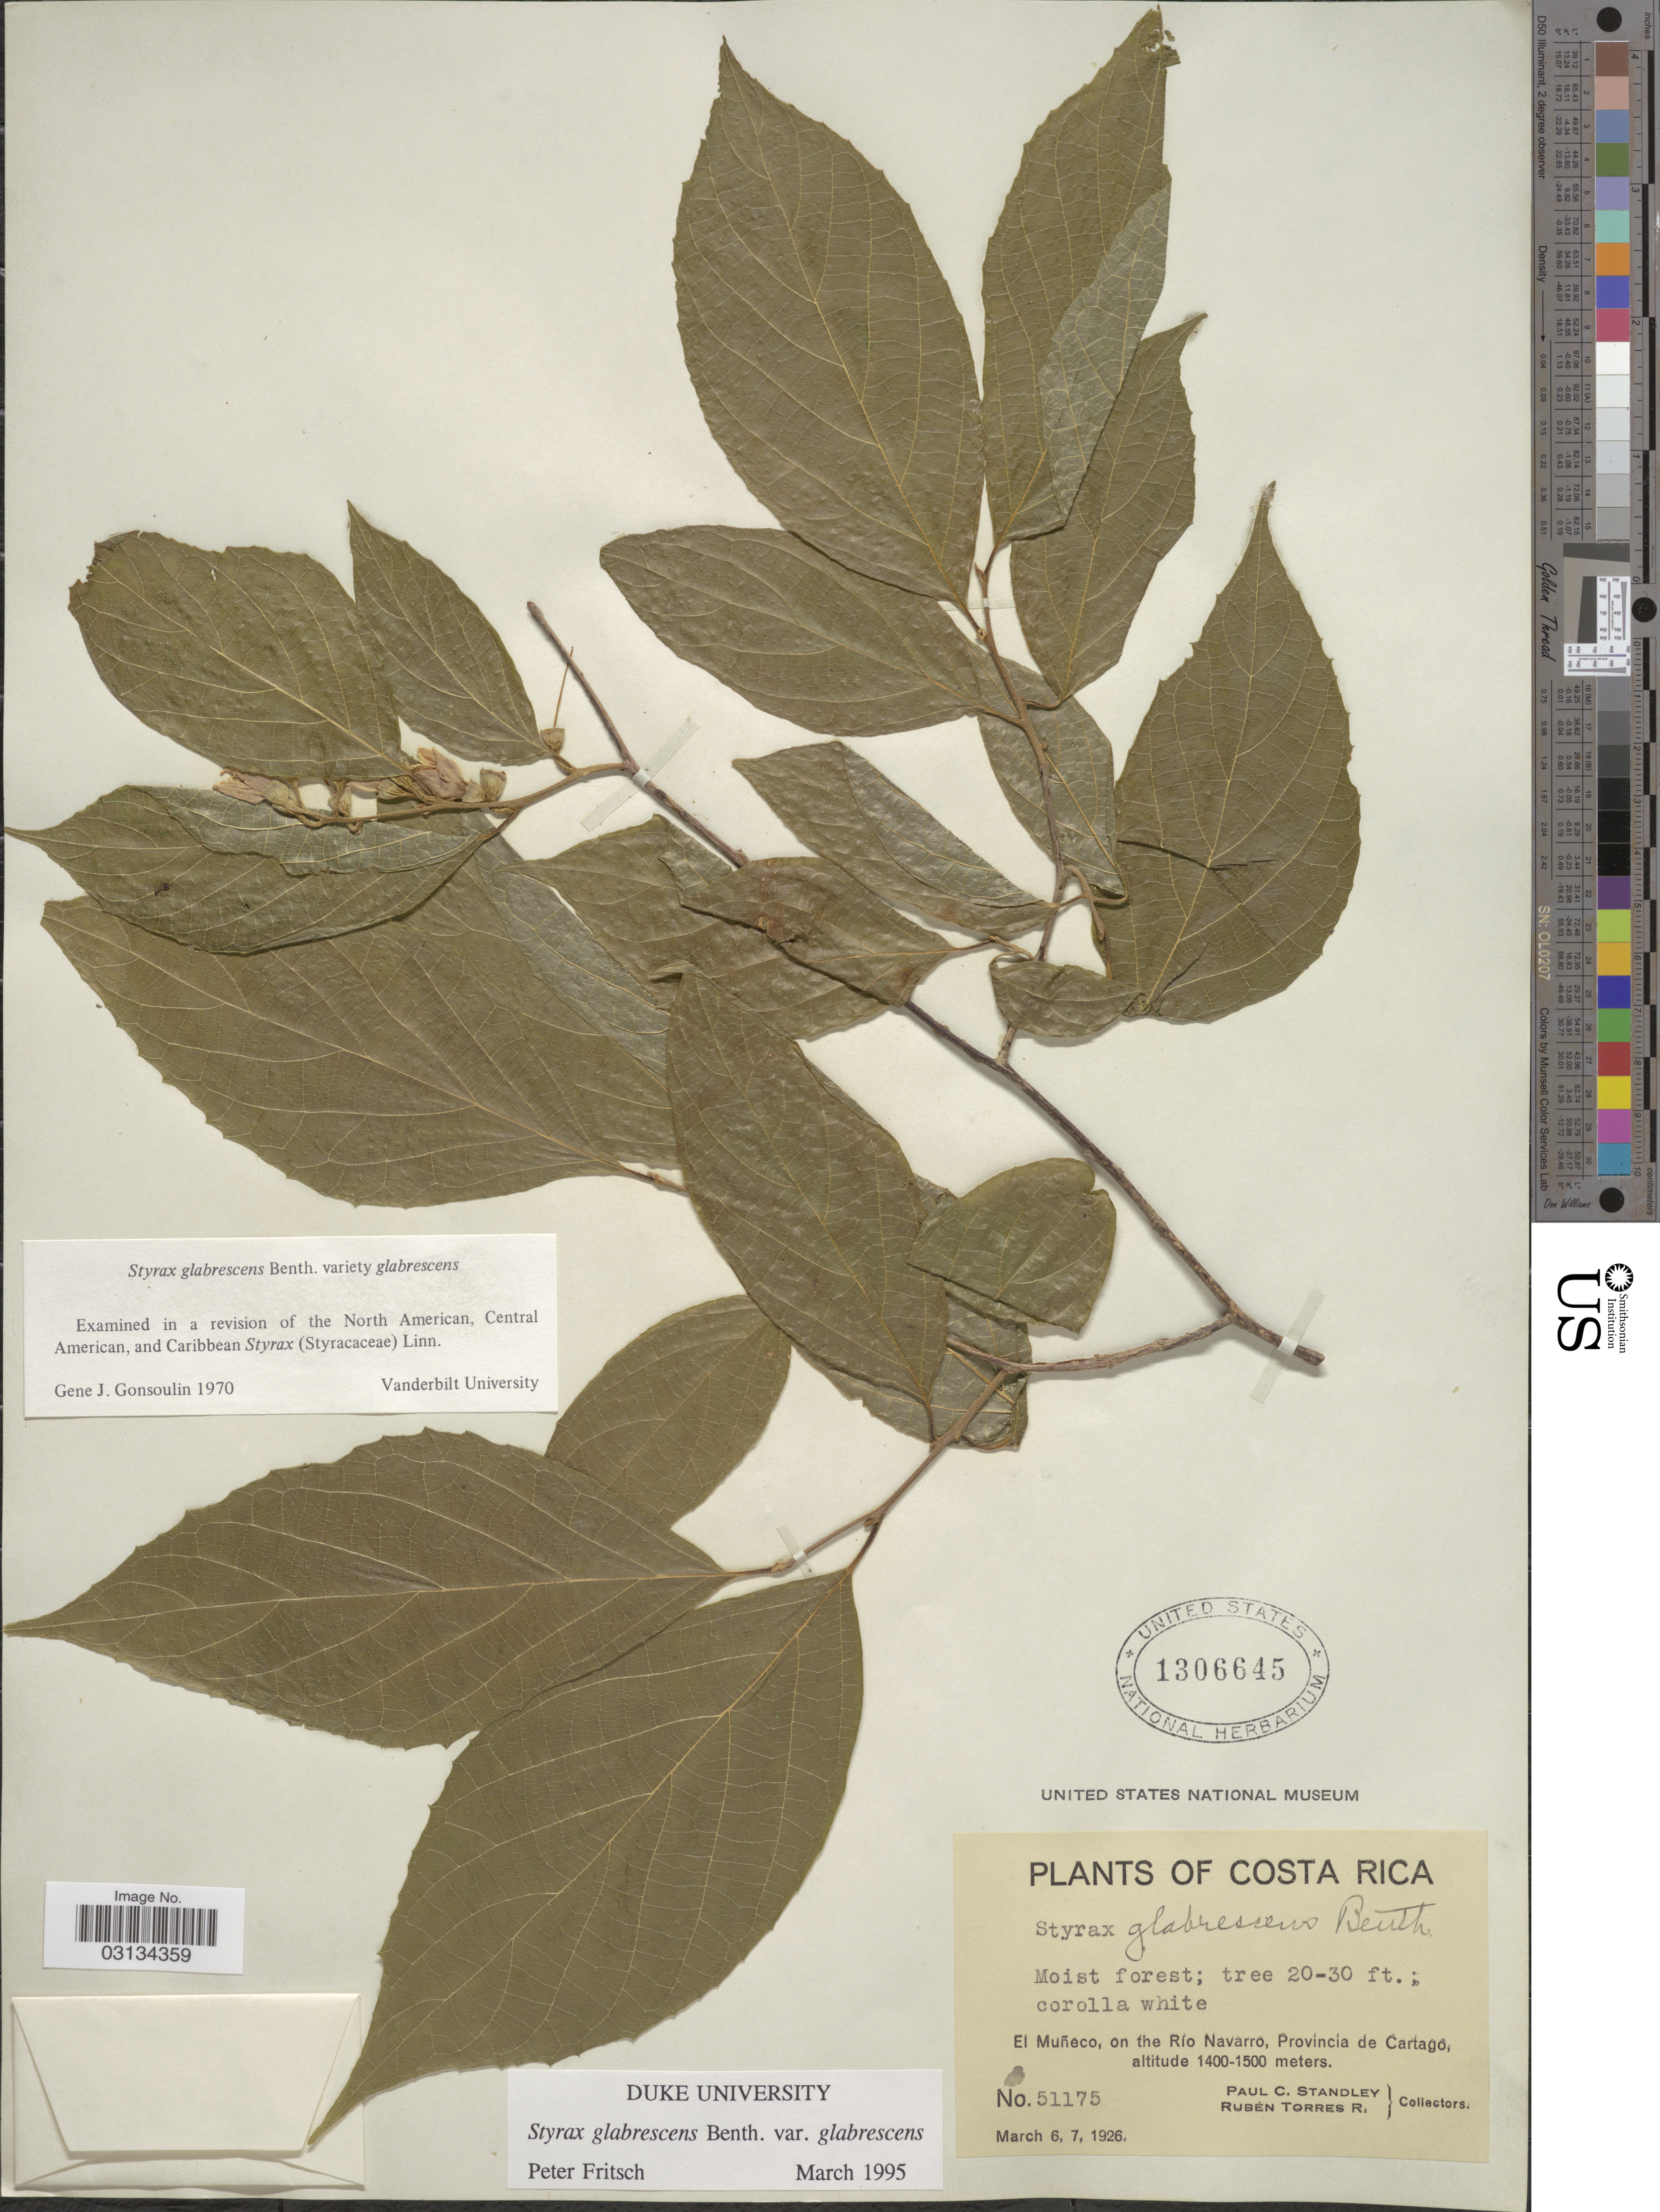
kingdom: Plantae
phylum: Tracheophyta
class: Magnoliopsida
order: Ericales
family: Styracaceae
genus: Styrax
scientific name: Styrax glabrescens Benth. var. glabrescens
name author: Benth.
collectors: P. C. Standley & R. Torres Rojas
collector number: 51175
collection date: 1926-03-06/1926-03-07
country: Costa Rica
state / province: Cartago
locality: El Muñeco, on the Río Navarro, Provincia de Cartago.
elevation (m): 1400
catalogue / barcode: US 1306645